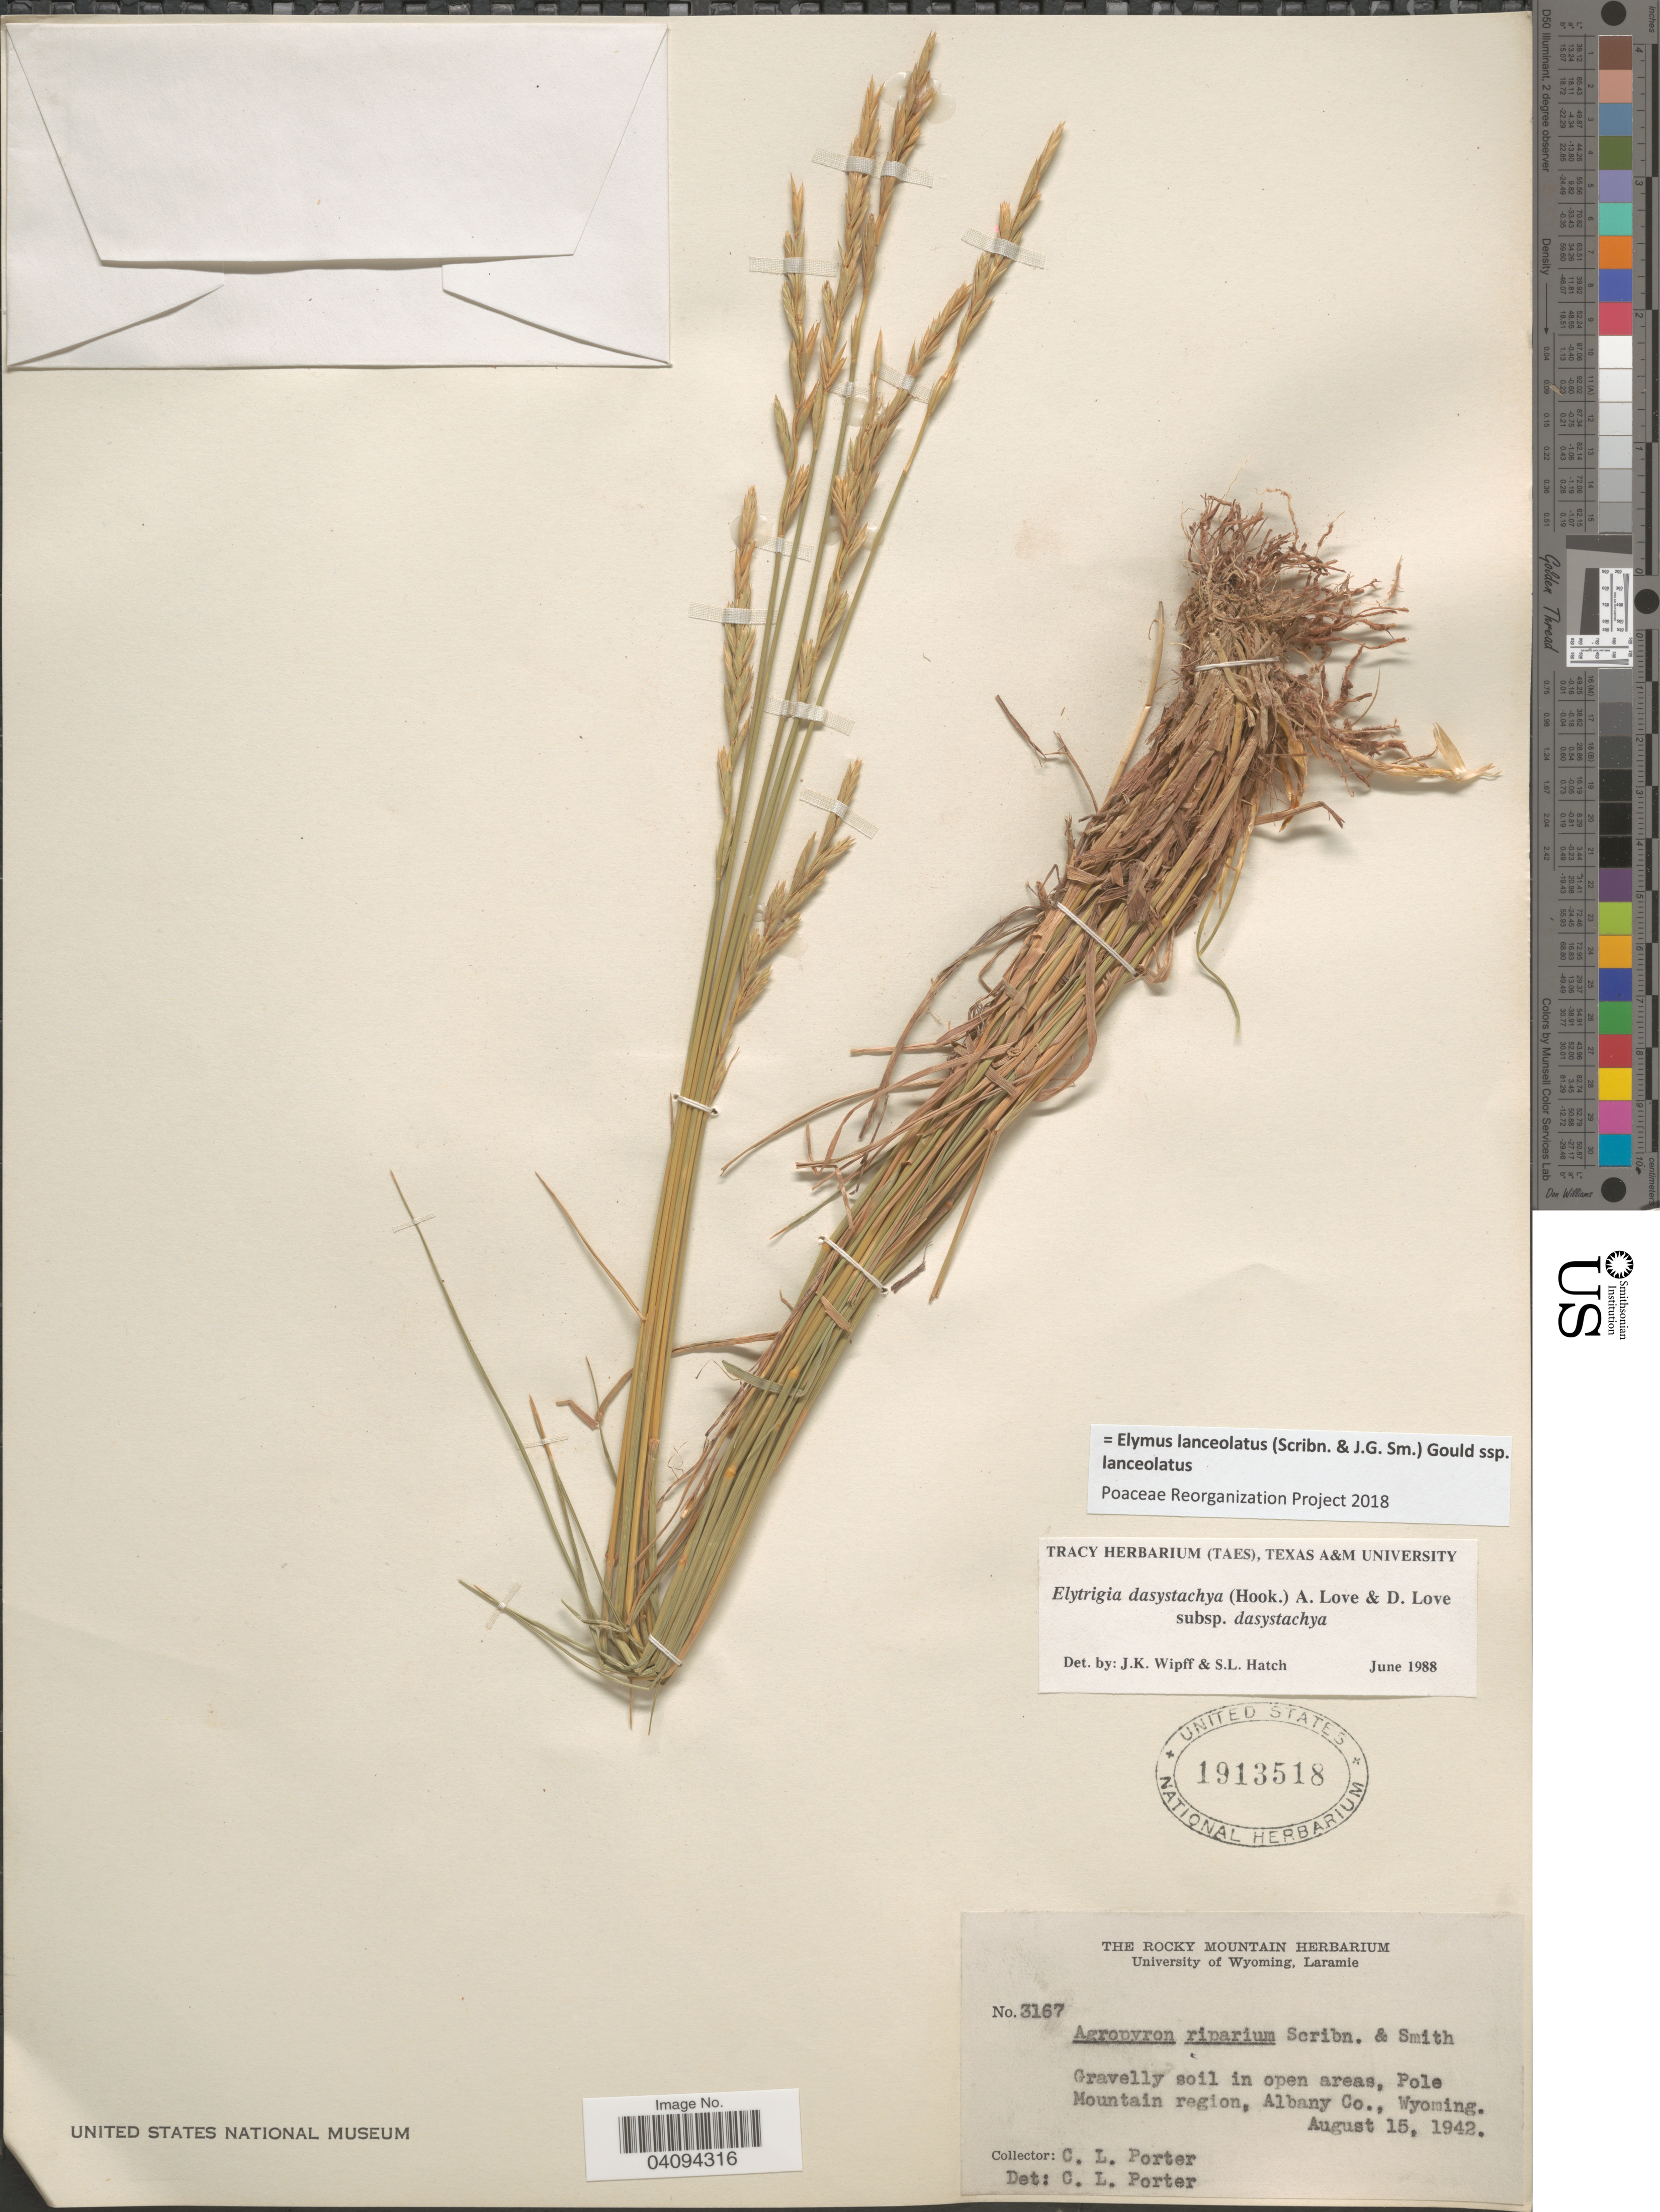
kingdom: Plantae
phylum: Tracheophyta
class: Liliopsida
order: Poales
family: Poaceae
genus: Elymus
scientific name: Elymus lanceolatus subsp. lanceolatus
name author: (Scribn. & J.G. Sm.) Gould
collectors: C. L. Porter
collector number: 3167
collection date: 1942-08-15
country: United States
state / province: Wyoming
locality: Gravelly soil in open areas, Pole Mountain region, Albany Co.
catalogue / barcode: US 1913518